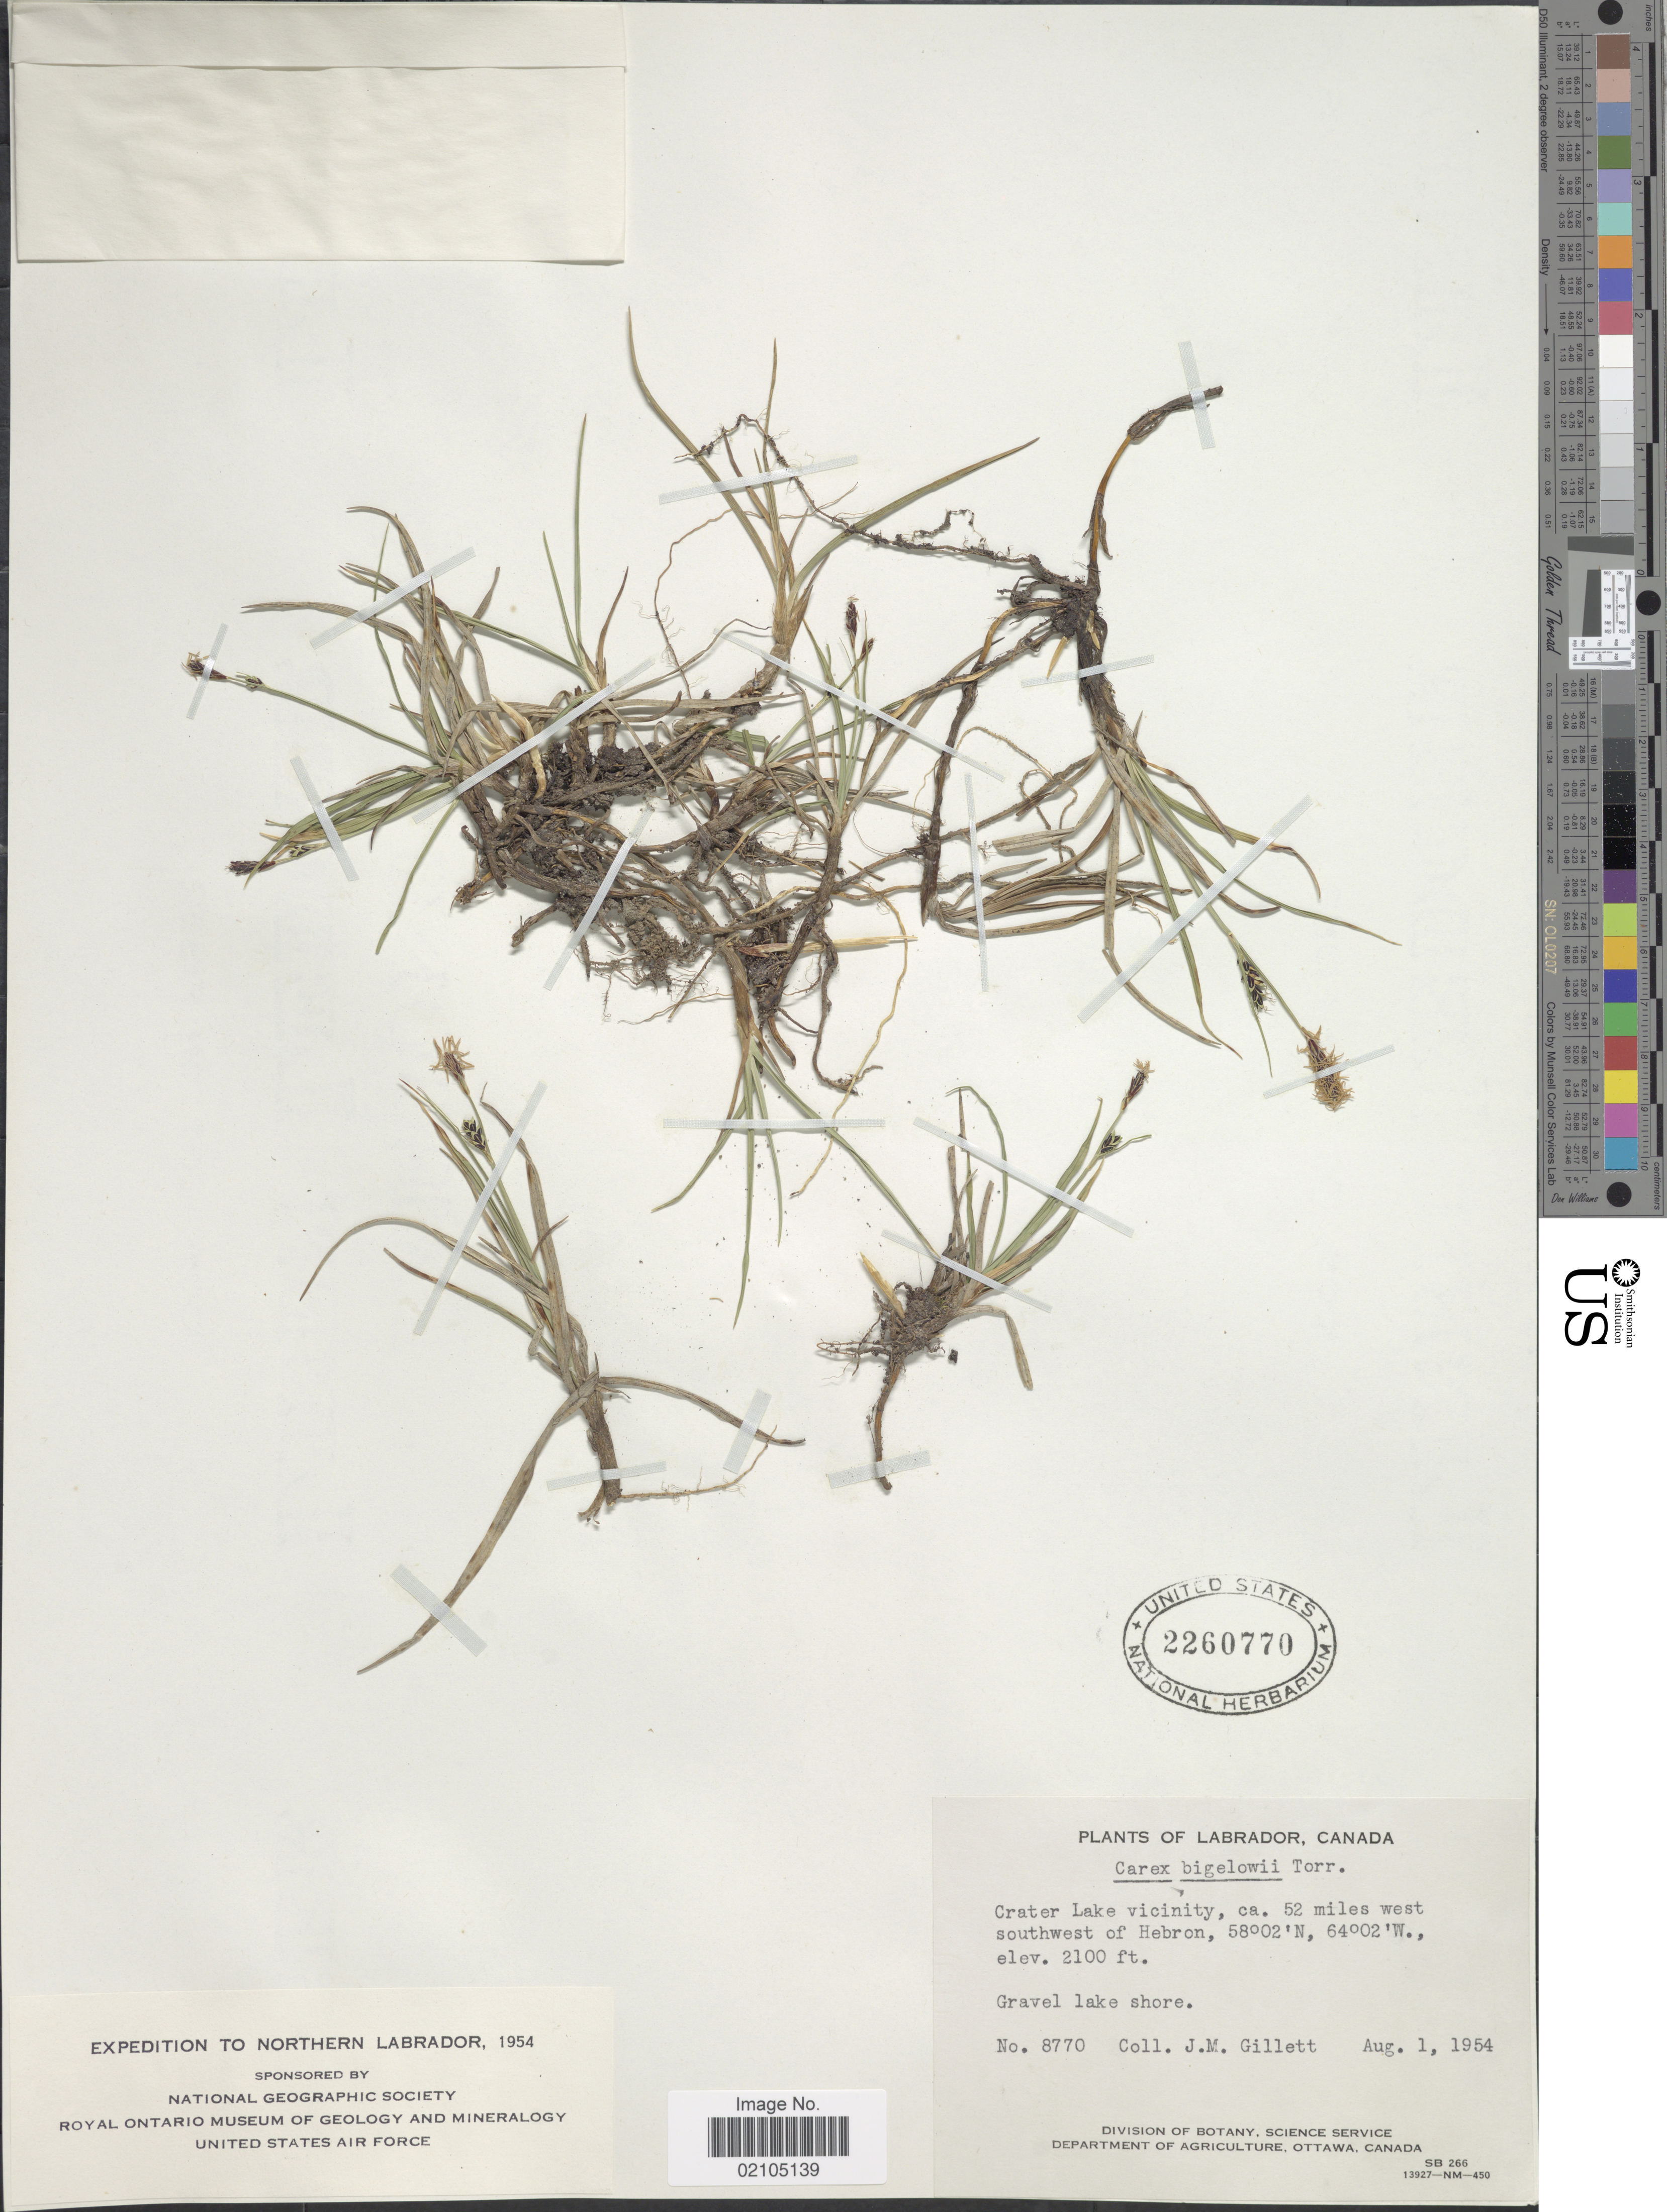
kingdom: Plantae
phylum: Tracheophyta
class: Liliopsida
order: Poales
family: Cyperaceae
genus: Carex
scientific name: Carex bigelowii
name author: Torr. ex Schwein.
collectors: J. M. Gillett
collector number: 8770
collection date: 1954-08-01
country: Canada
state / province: Newfoundland and Labrador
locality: Northern Labrador. Crater Lake vicinity, ca. 52 miles west southwest of Hebron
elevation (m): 640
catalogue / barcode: US 2260770